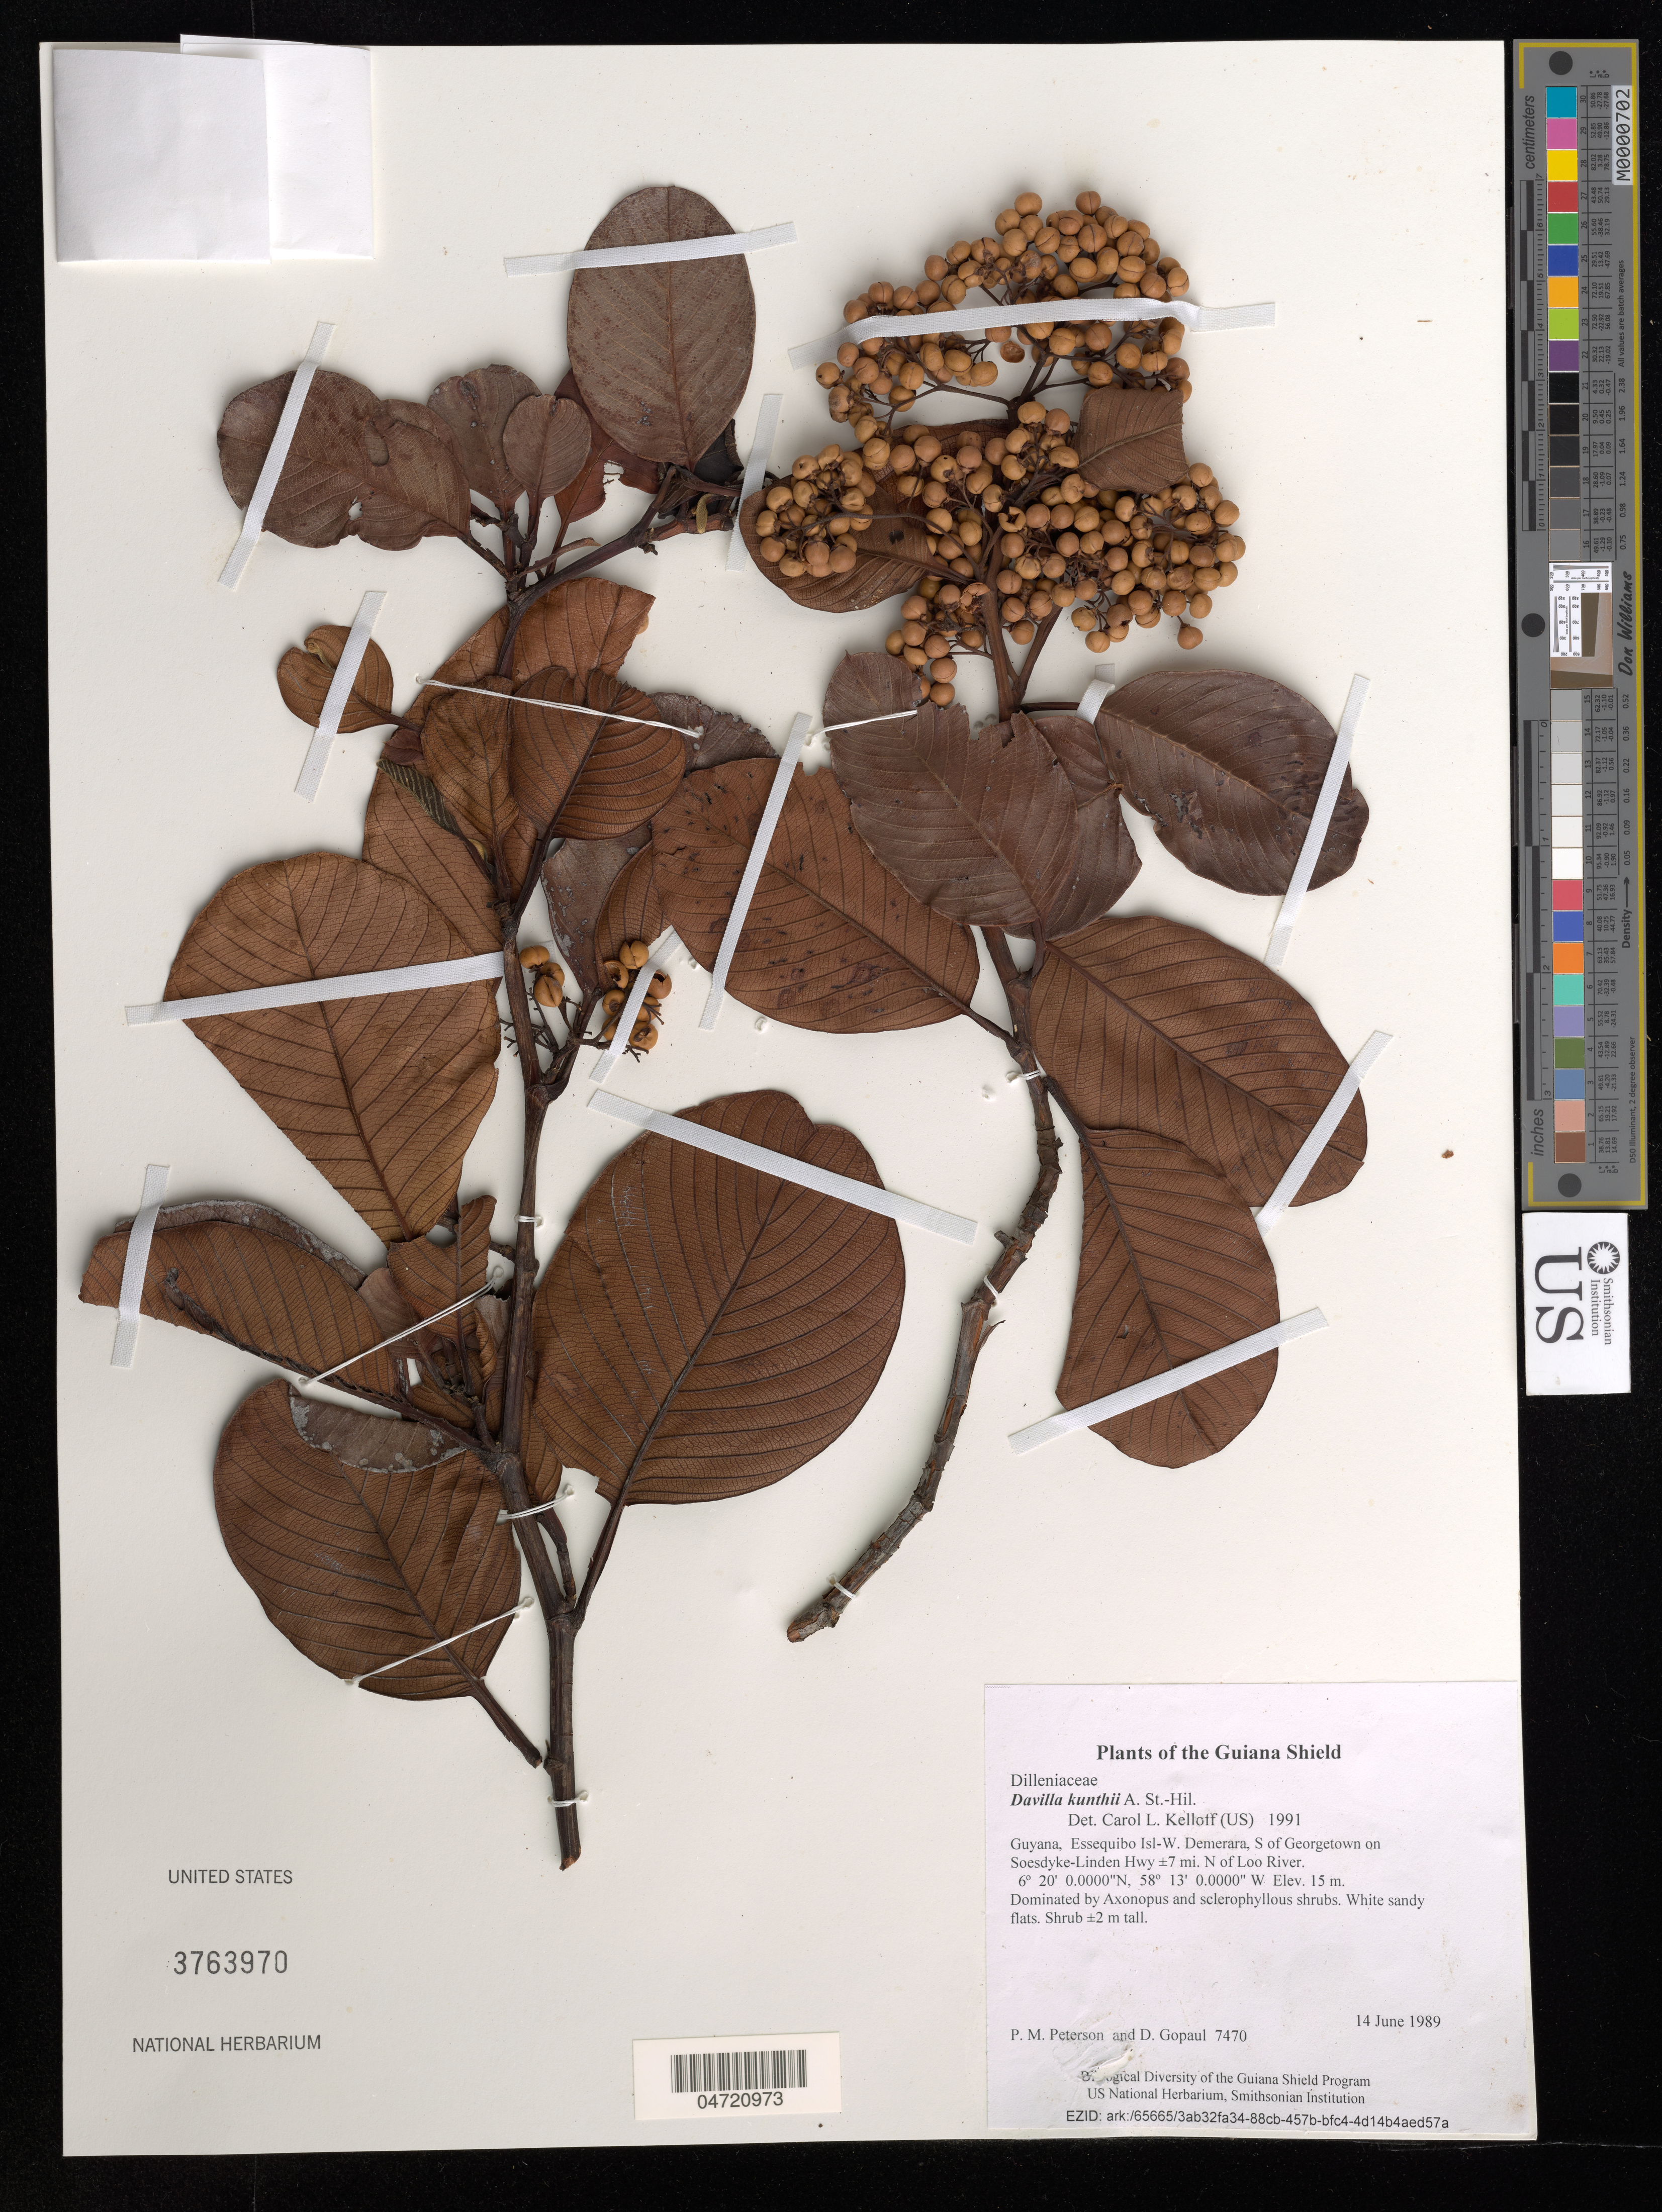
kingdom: Plantae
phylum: Tracheophyta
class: Magnoliopsida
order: Dilleniales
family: Dilleniaceae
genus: Davilla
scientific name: Davilla kunthii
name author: A. St.-Hil.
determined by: Kelloff, Carol L., (US), Smithsonian Institution - National Museum of Natural History (UNITED STATES)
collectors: P. M. Peterson & D. Gopaul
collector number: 7470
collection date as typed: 14 June 1989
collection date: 1989-06-14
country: Guyana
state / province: Essequibo Isl-W. Demerara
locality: S of Georgetown on Soesdyke-Linden Hwy ±7 mi. N of Loo River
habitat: Dominated by Axonopus and sclerophyllous shrubs. White sandy flats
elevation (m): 15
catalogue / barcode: US 3763970